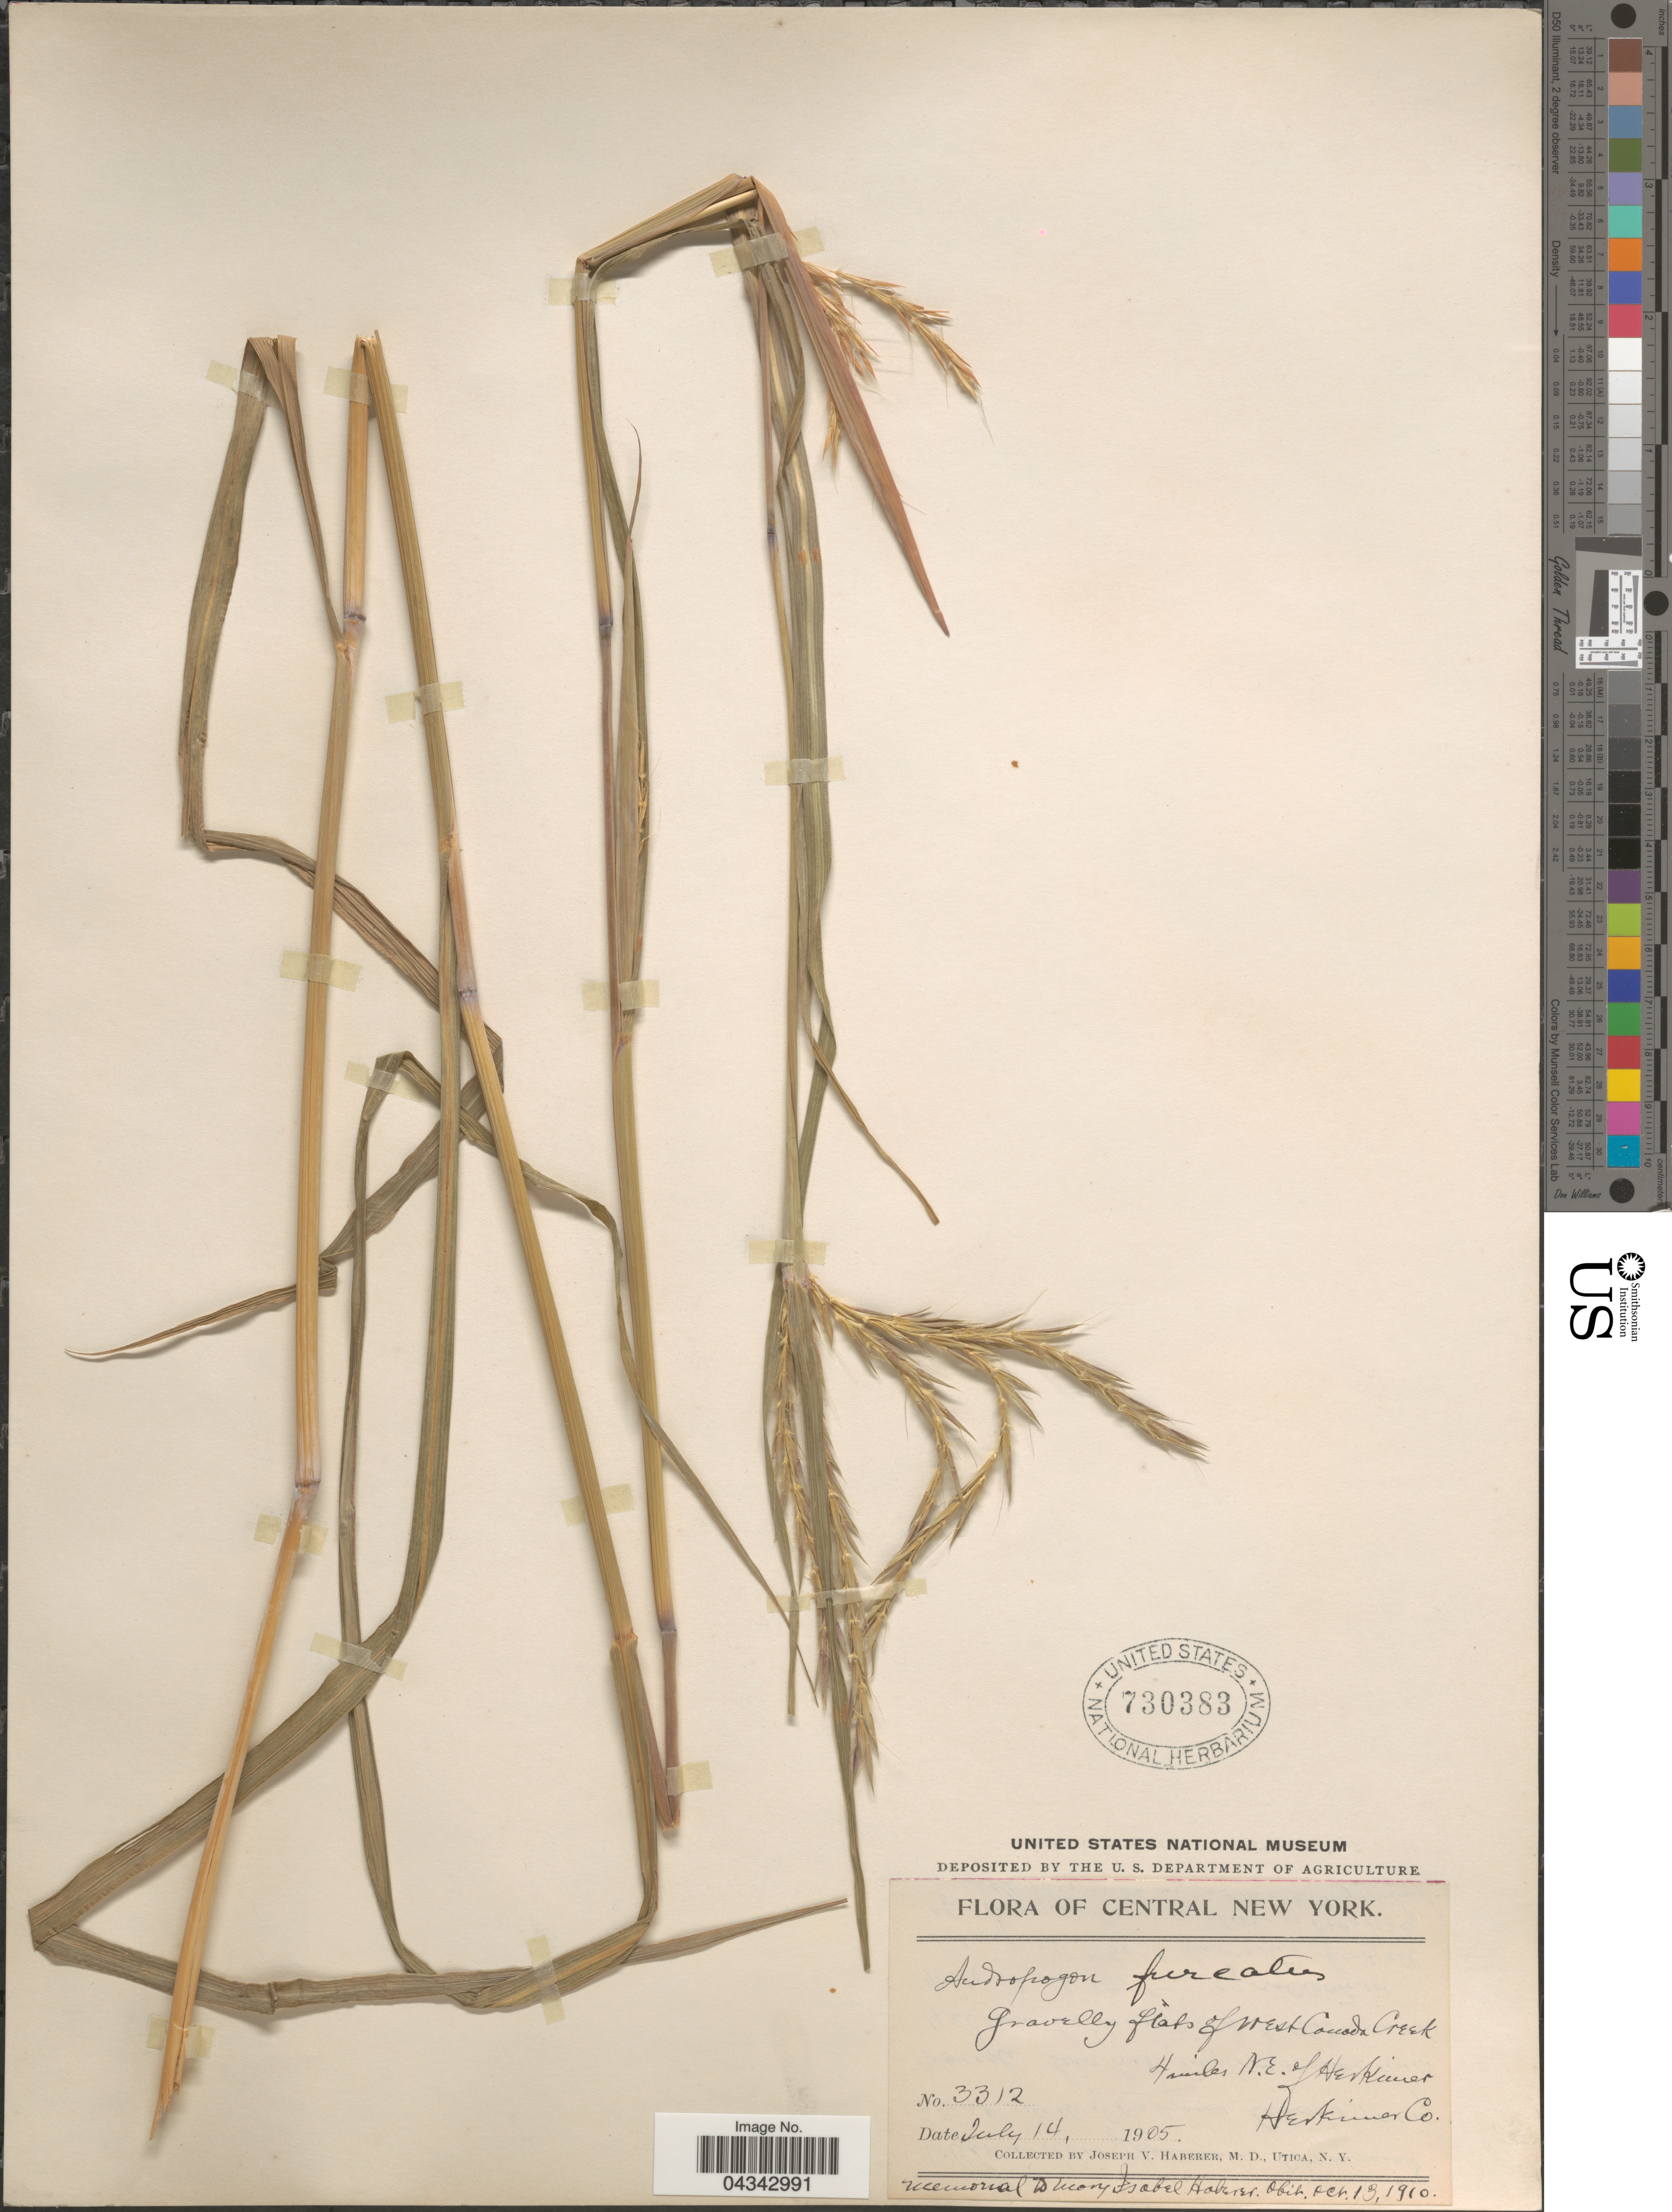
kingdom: Plantae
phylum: Tracheophyta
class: Liliopsida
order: Poales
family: Poaceae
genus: Andropogon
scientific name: Andropogon gerardii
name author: Vitman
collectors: J. V. Haberer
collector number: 3312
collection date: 1905-07-14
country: United States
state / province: New York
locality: Central New York. Gravelly flats of West Canada Creek. 4 miles N.E. of Herkimer. Herkimer Co.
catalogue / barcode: US 730383